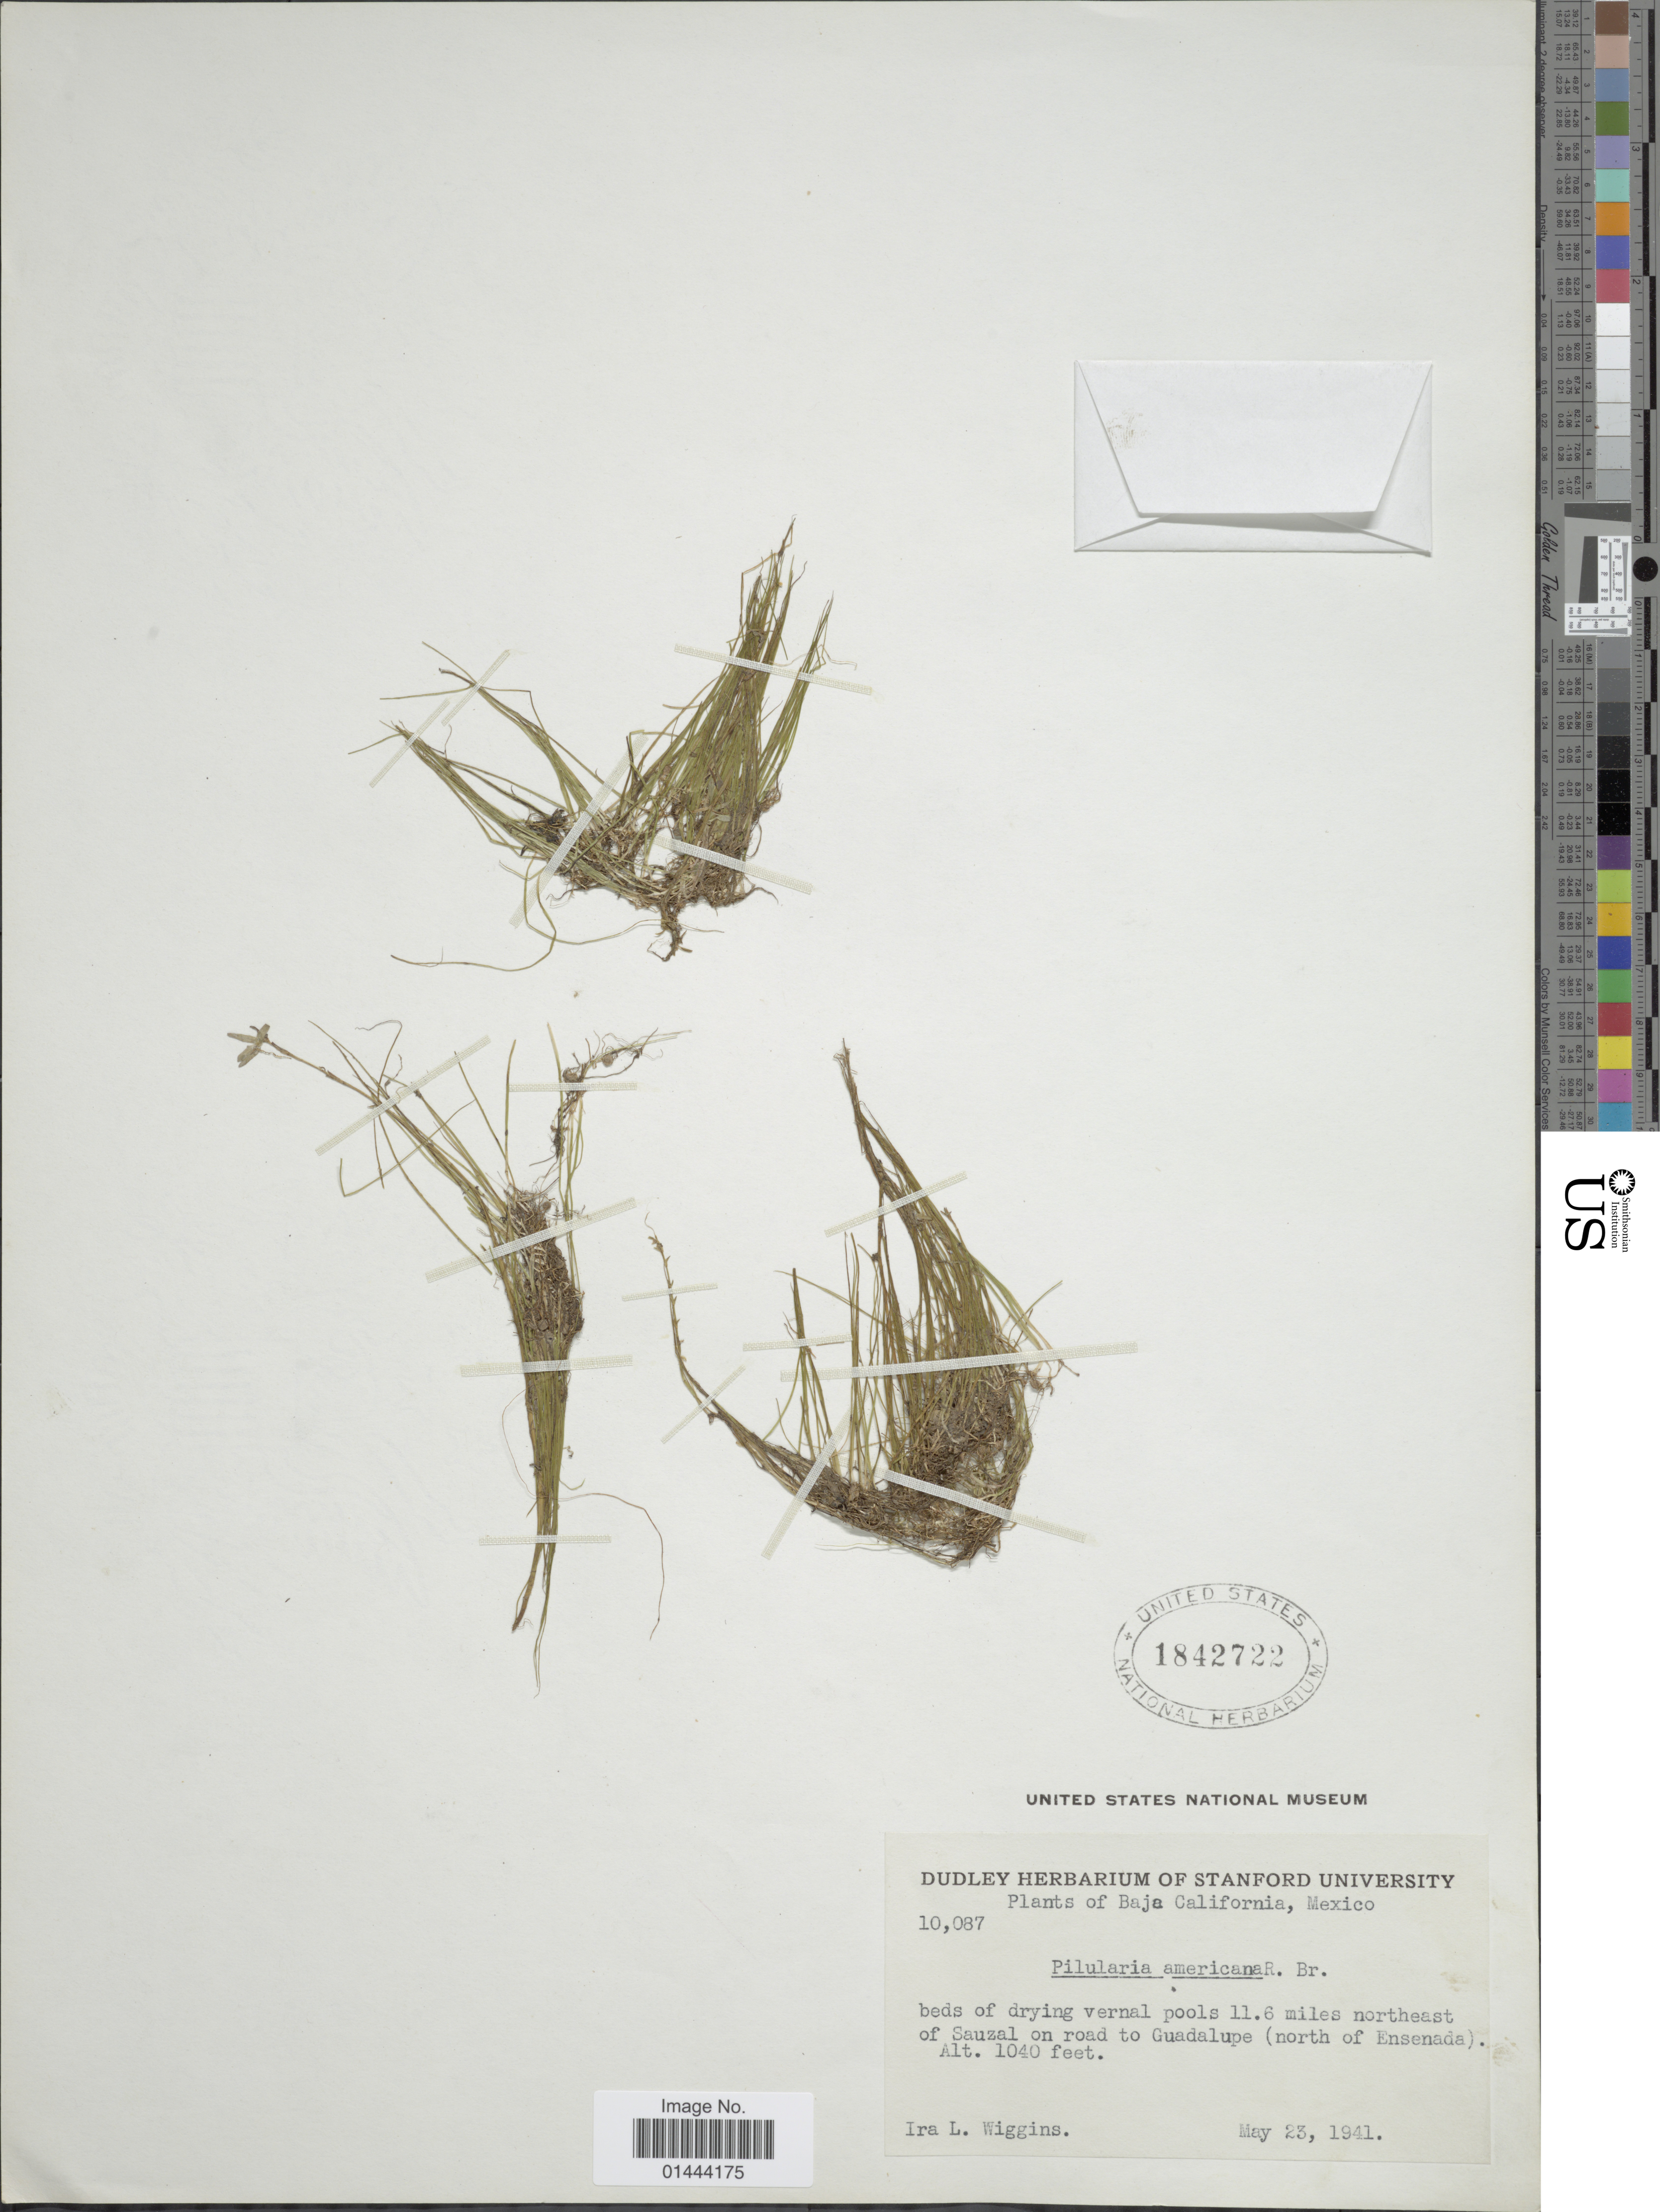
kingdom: Plantae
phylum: Tracheophyta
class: Polypodiopsida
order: Salviniales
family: Marsileaceae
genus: Pilularia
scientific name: Pilularia americana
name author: A. Braun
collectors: I. L. Wiggins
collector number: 10087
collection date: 1941-05-23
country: Mexico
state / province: Baja California Norte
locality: Beds of drying vernal pools 11.6 miles northeast of Sauzal on road to Guadalupe (north of Ensenada)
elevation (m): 317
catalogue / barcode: US 1842722